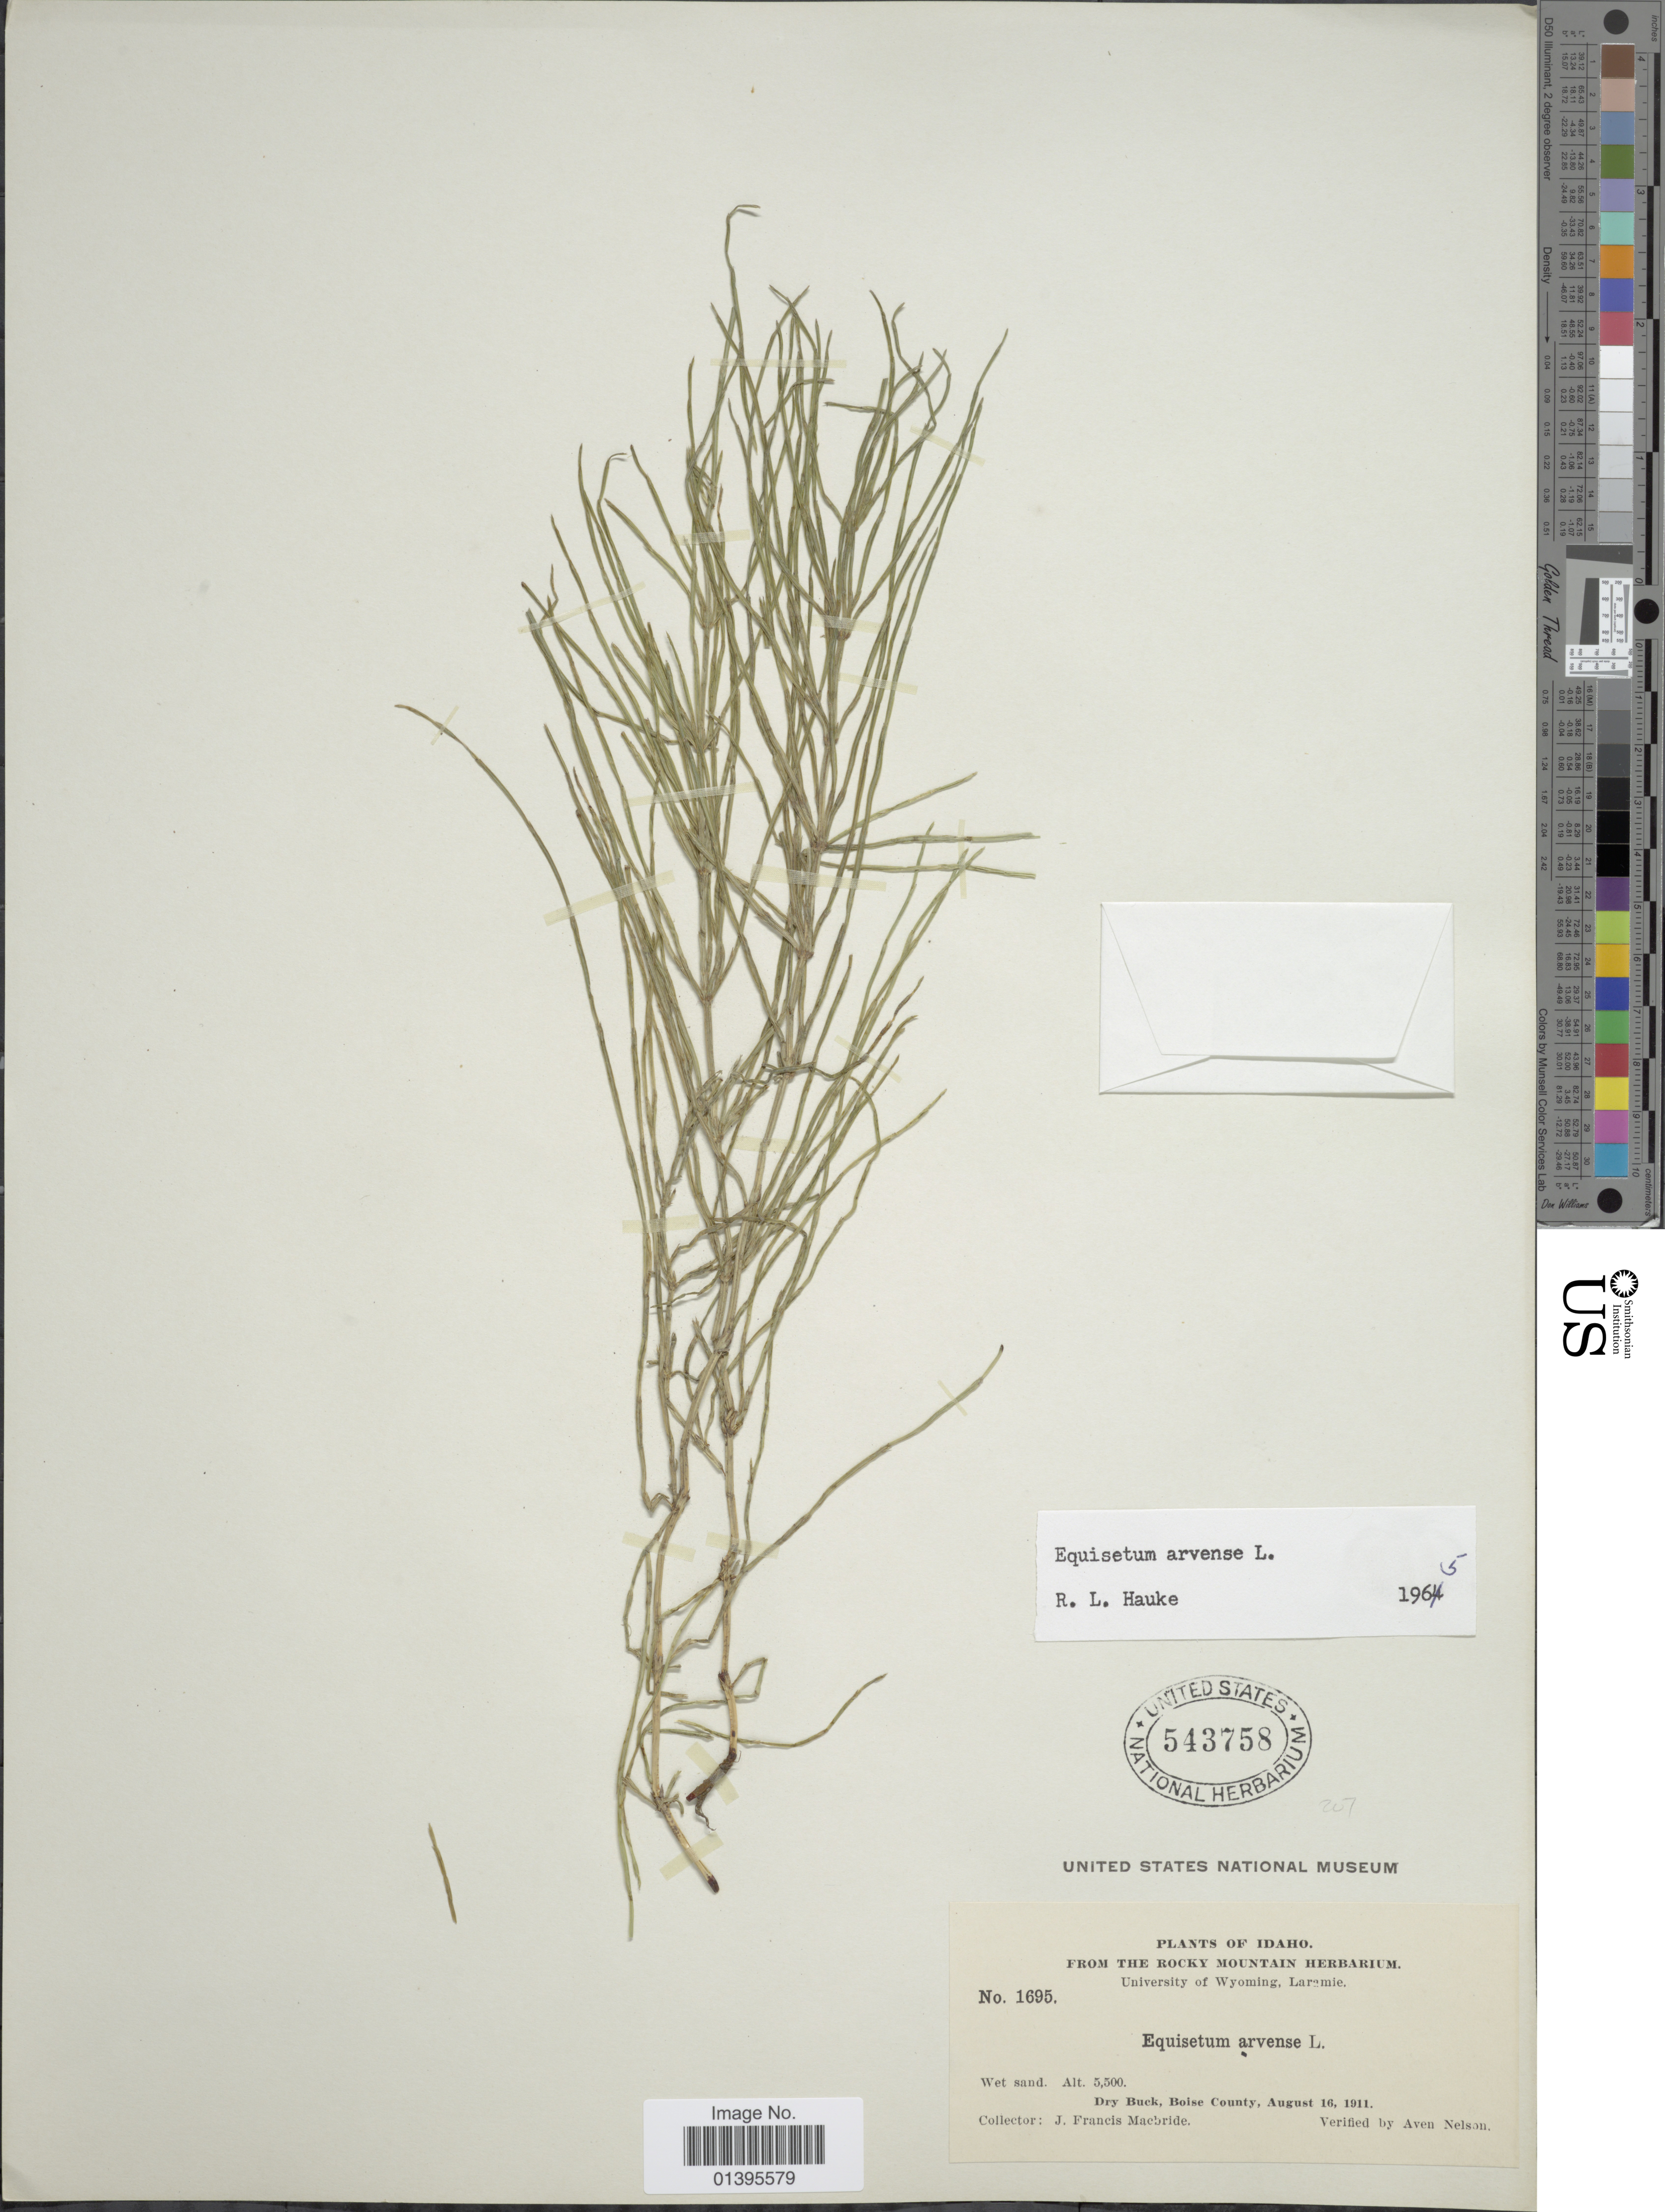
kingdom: Plantae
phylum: Tracheophyta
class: Polypodiopsida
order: Equisetales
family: Equisetaceae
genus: Equisetum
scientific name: Equisetum arvense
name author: L.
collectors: J. F. Macbride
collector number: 1695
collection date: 1911-08-16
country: United States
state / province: Idaho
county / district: Boise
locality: Dry Buck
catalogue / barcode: US 543758